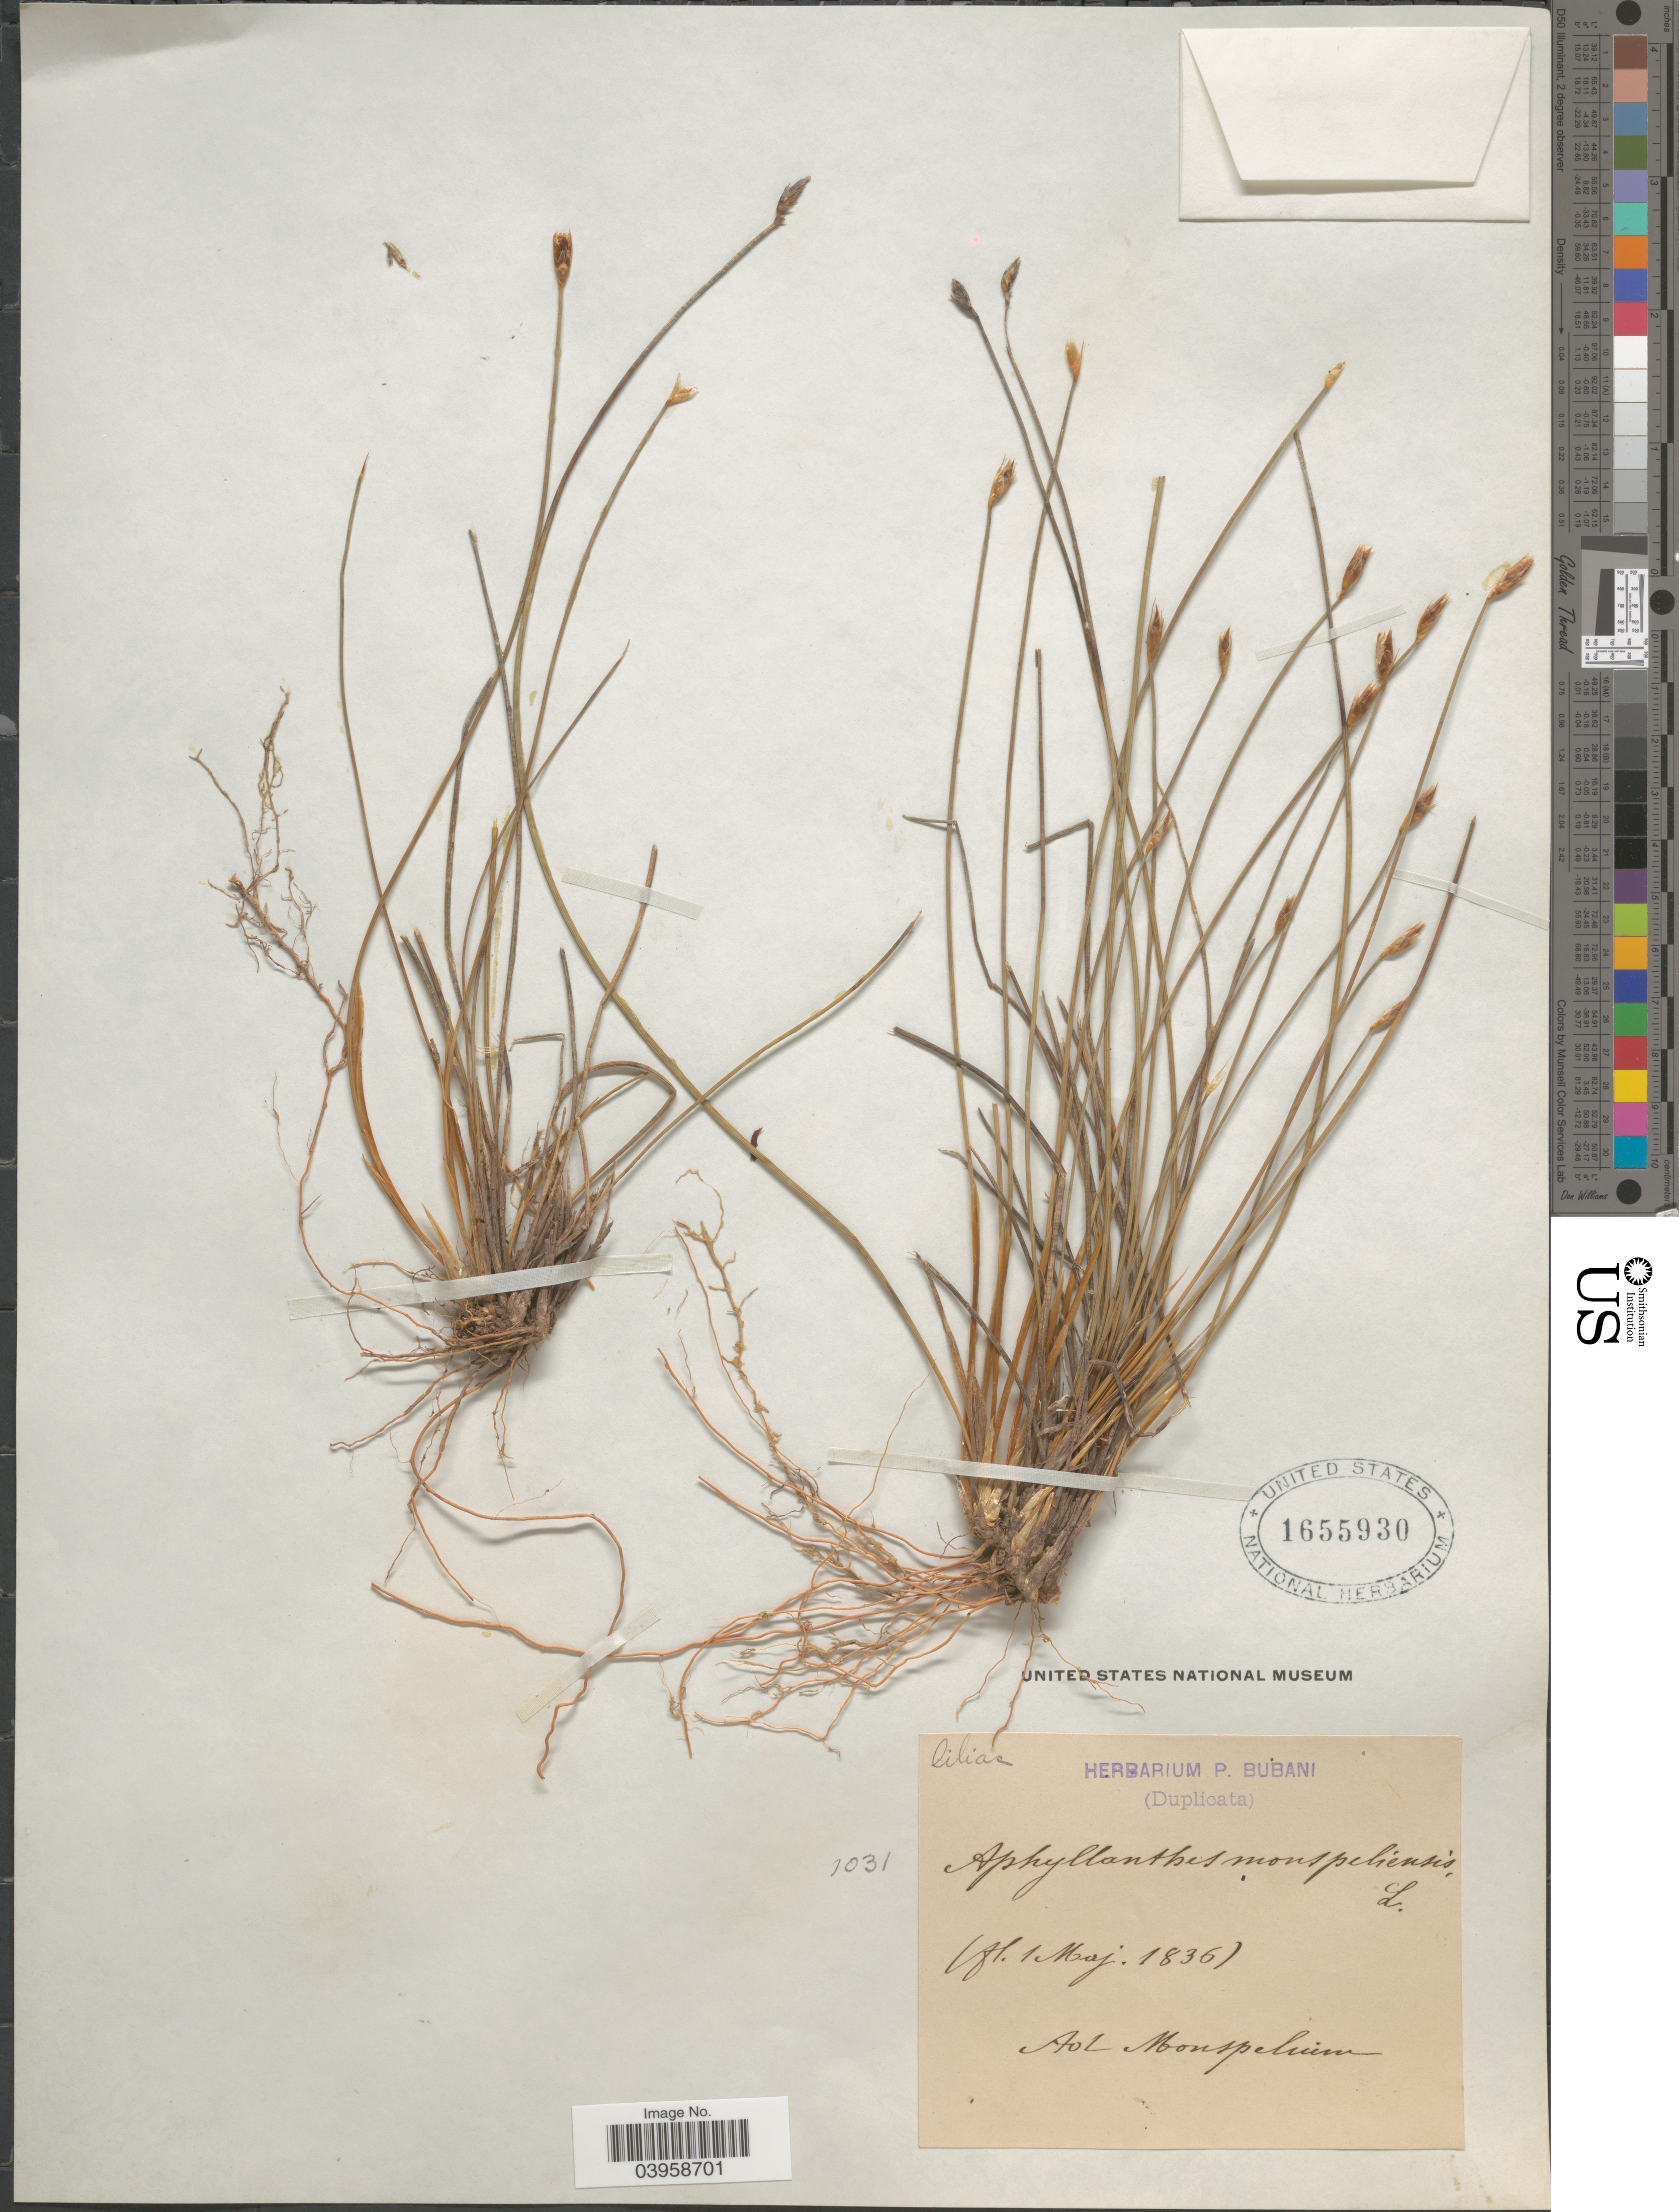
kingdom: Plantae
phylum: Tracheophyta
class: Liliopsida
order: Asparagales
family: Asparagaceae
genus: Aphyllanthes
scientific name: Aphyllanthes monspeliensis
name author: L.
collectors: ex herb. P. Bubani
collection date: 1836-05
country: France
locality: Ad Monspelium.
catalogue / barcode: US 1655930